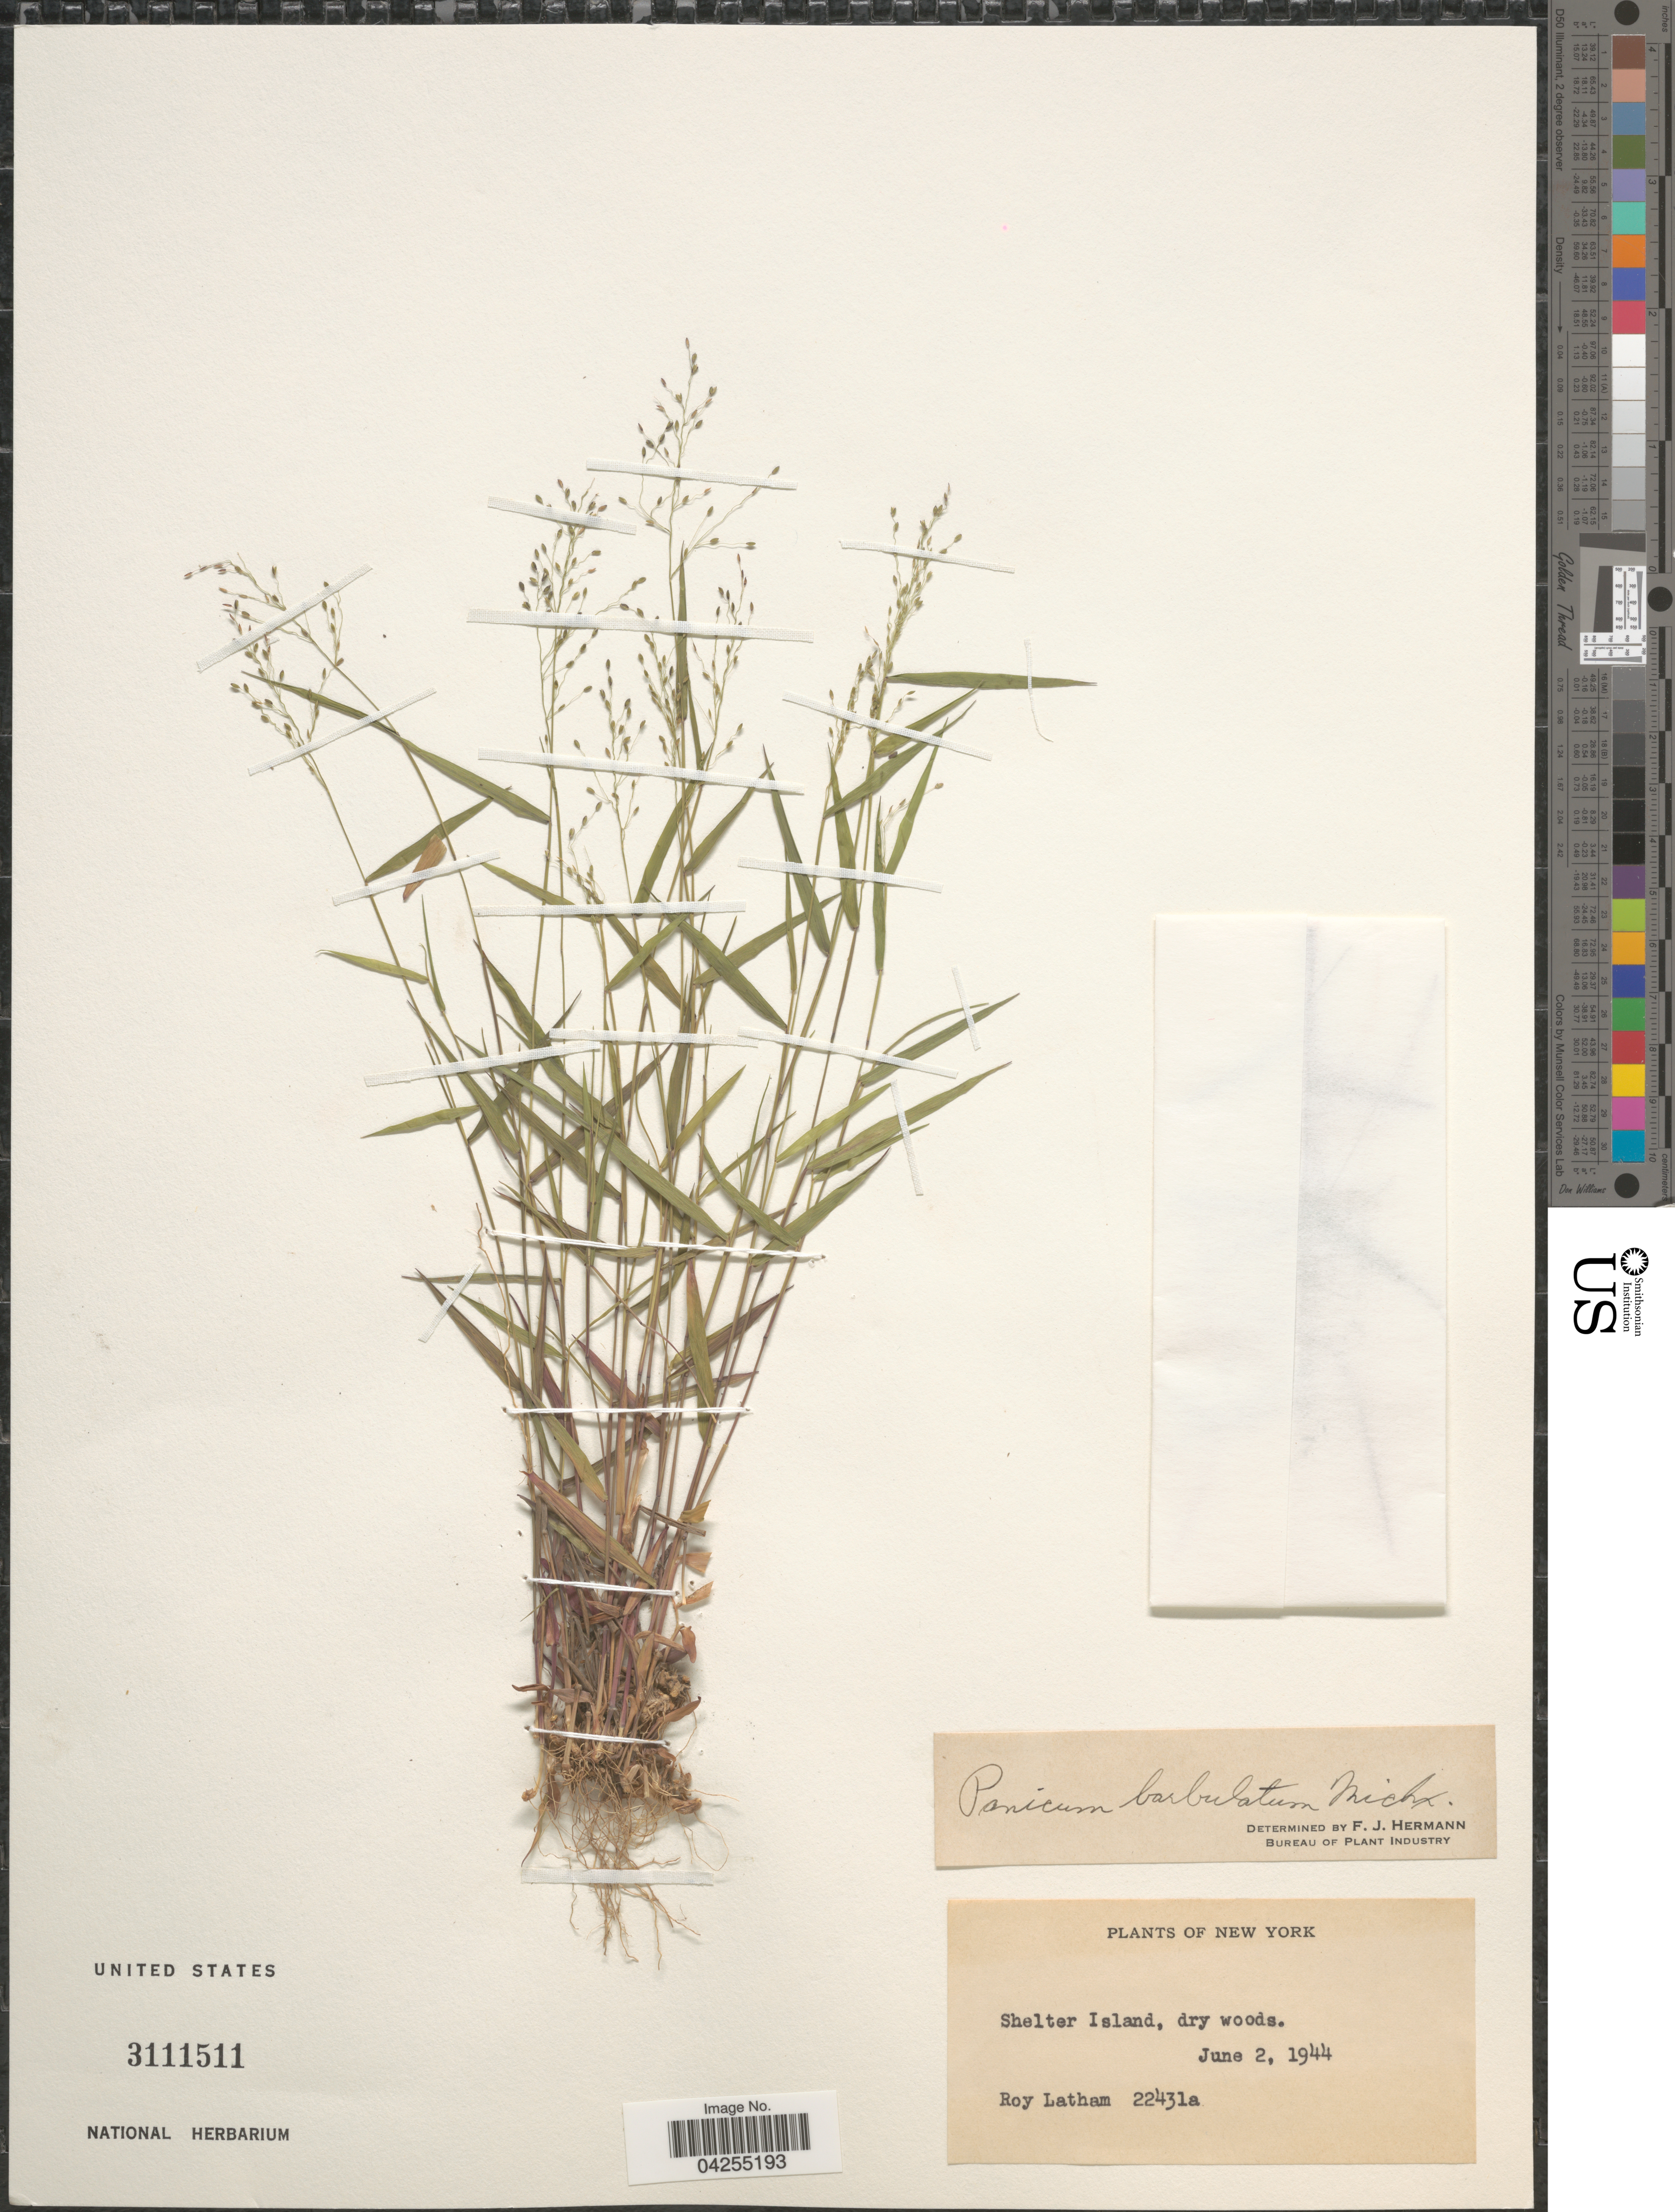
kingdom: Plantae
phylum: Tracheophyta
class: Liliopsida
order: Poales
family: Poaceae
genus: Dichanthelium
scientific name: Dichanthelium dichotomum var. dichotomum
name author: (L.) Gould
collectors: R. Latham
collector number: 22431a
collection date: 1944-06-02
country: United States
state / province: New York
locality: Shelter Island, dry woods.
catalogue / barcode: US 3111511